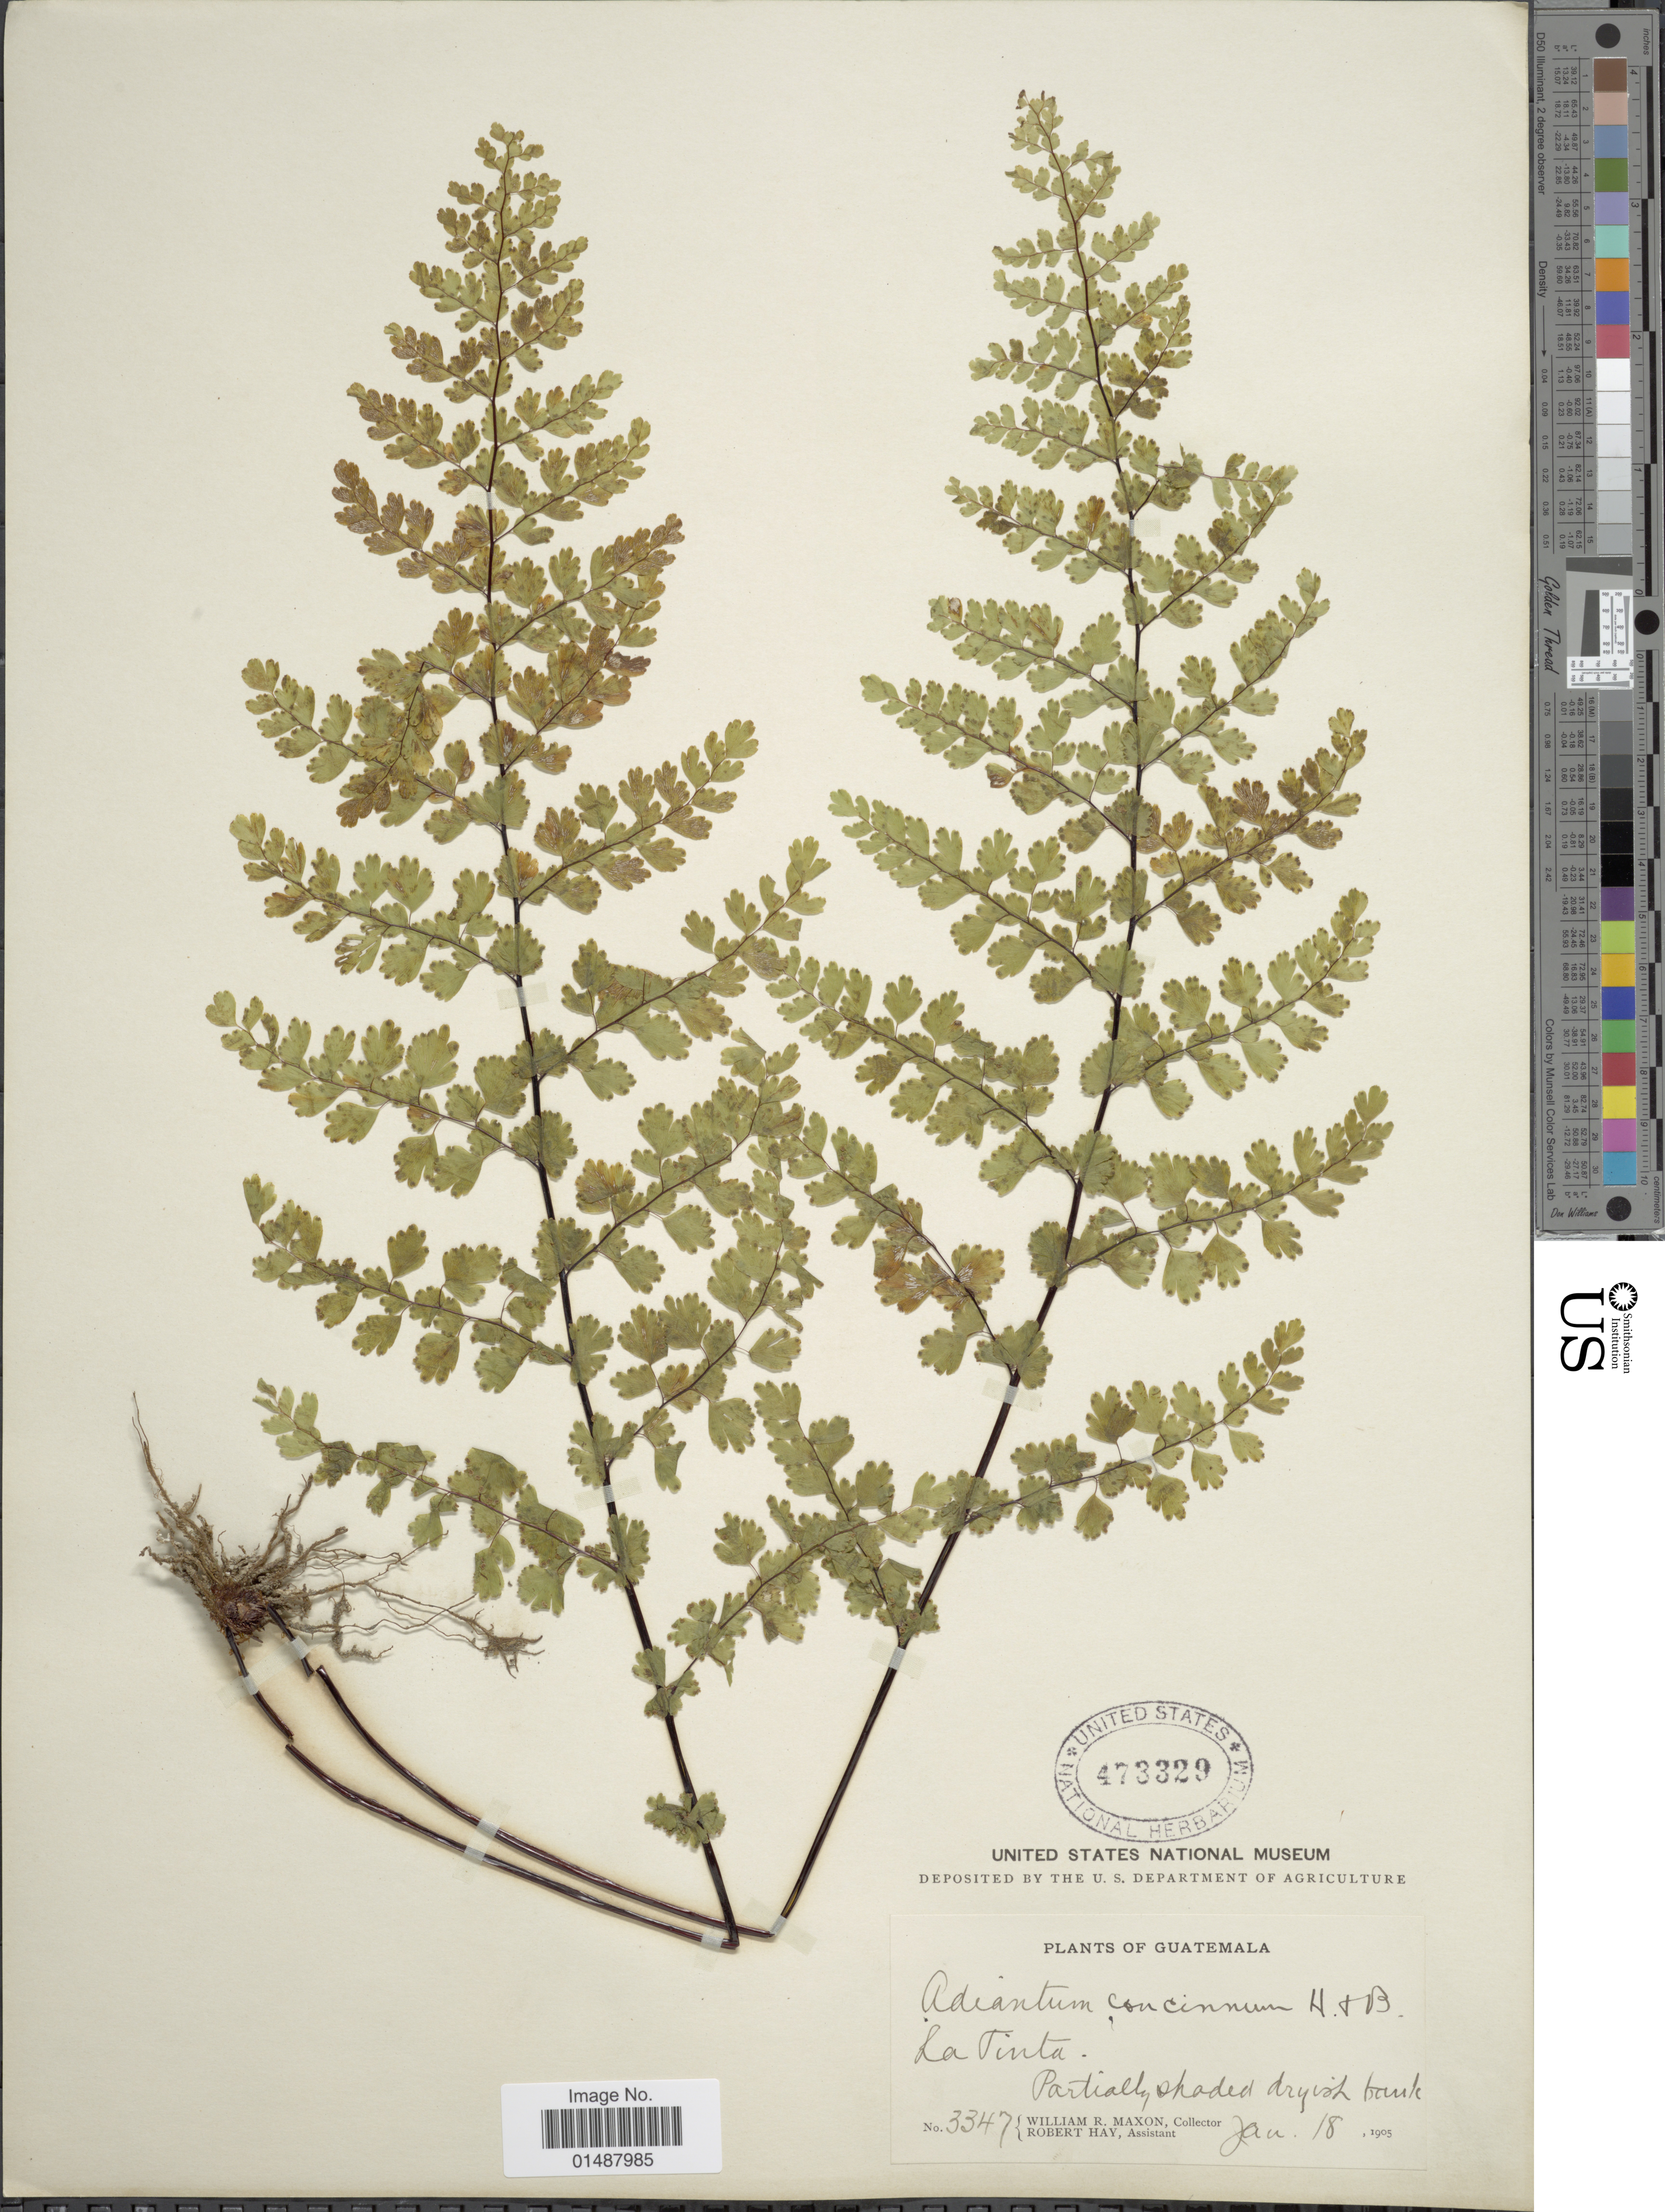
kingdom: Plantae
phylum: Tracheophyta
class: Polypodiopsida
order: Polypodiales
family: Pteridaceae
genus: Adiantum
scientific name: Adiantum concinnum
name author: Humb. & Bonpl. ex Willd.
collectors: W. R. Maxon & R. H. Hay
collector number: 3347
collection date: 1905-01-18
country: Guatemala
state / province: Alta Verapaz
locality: La Tinta, partially shaded dryish bark.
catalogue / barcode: US 473329